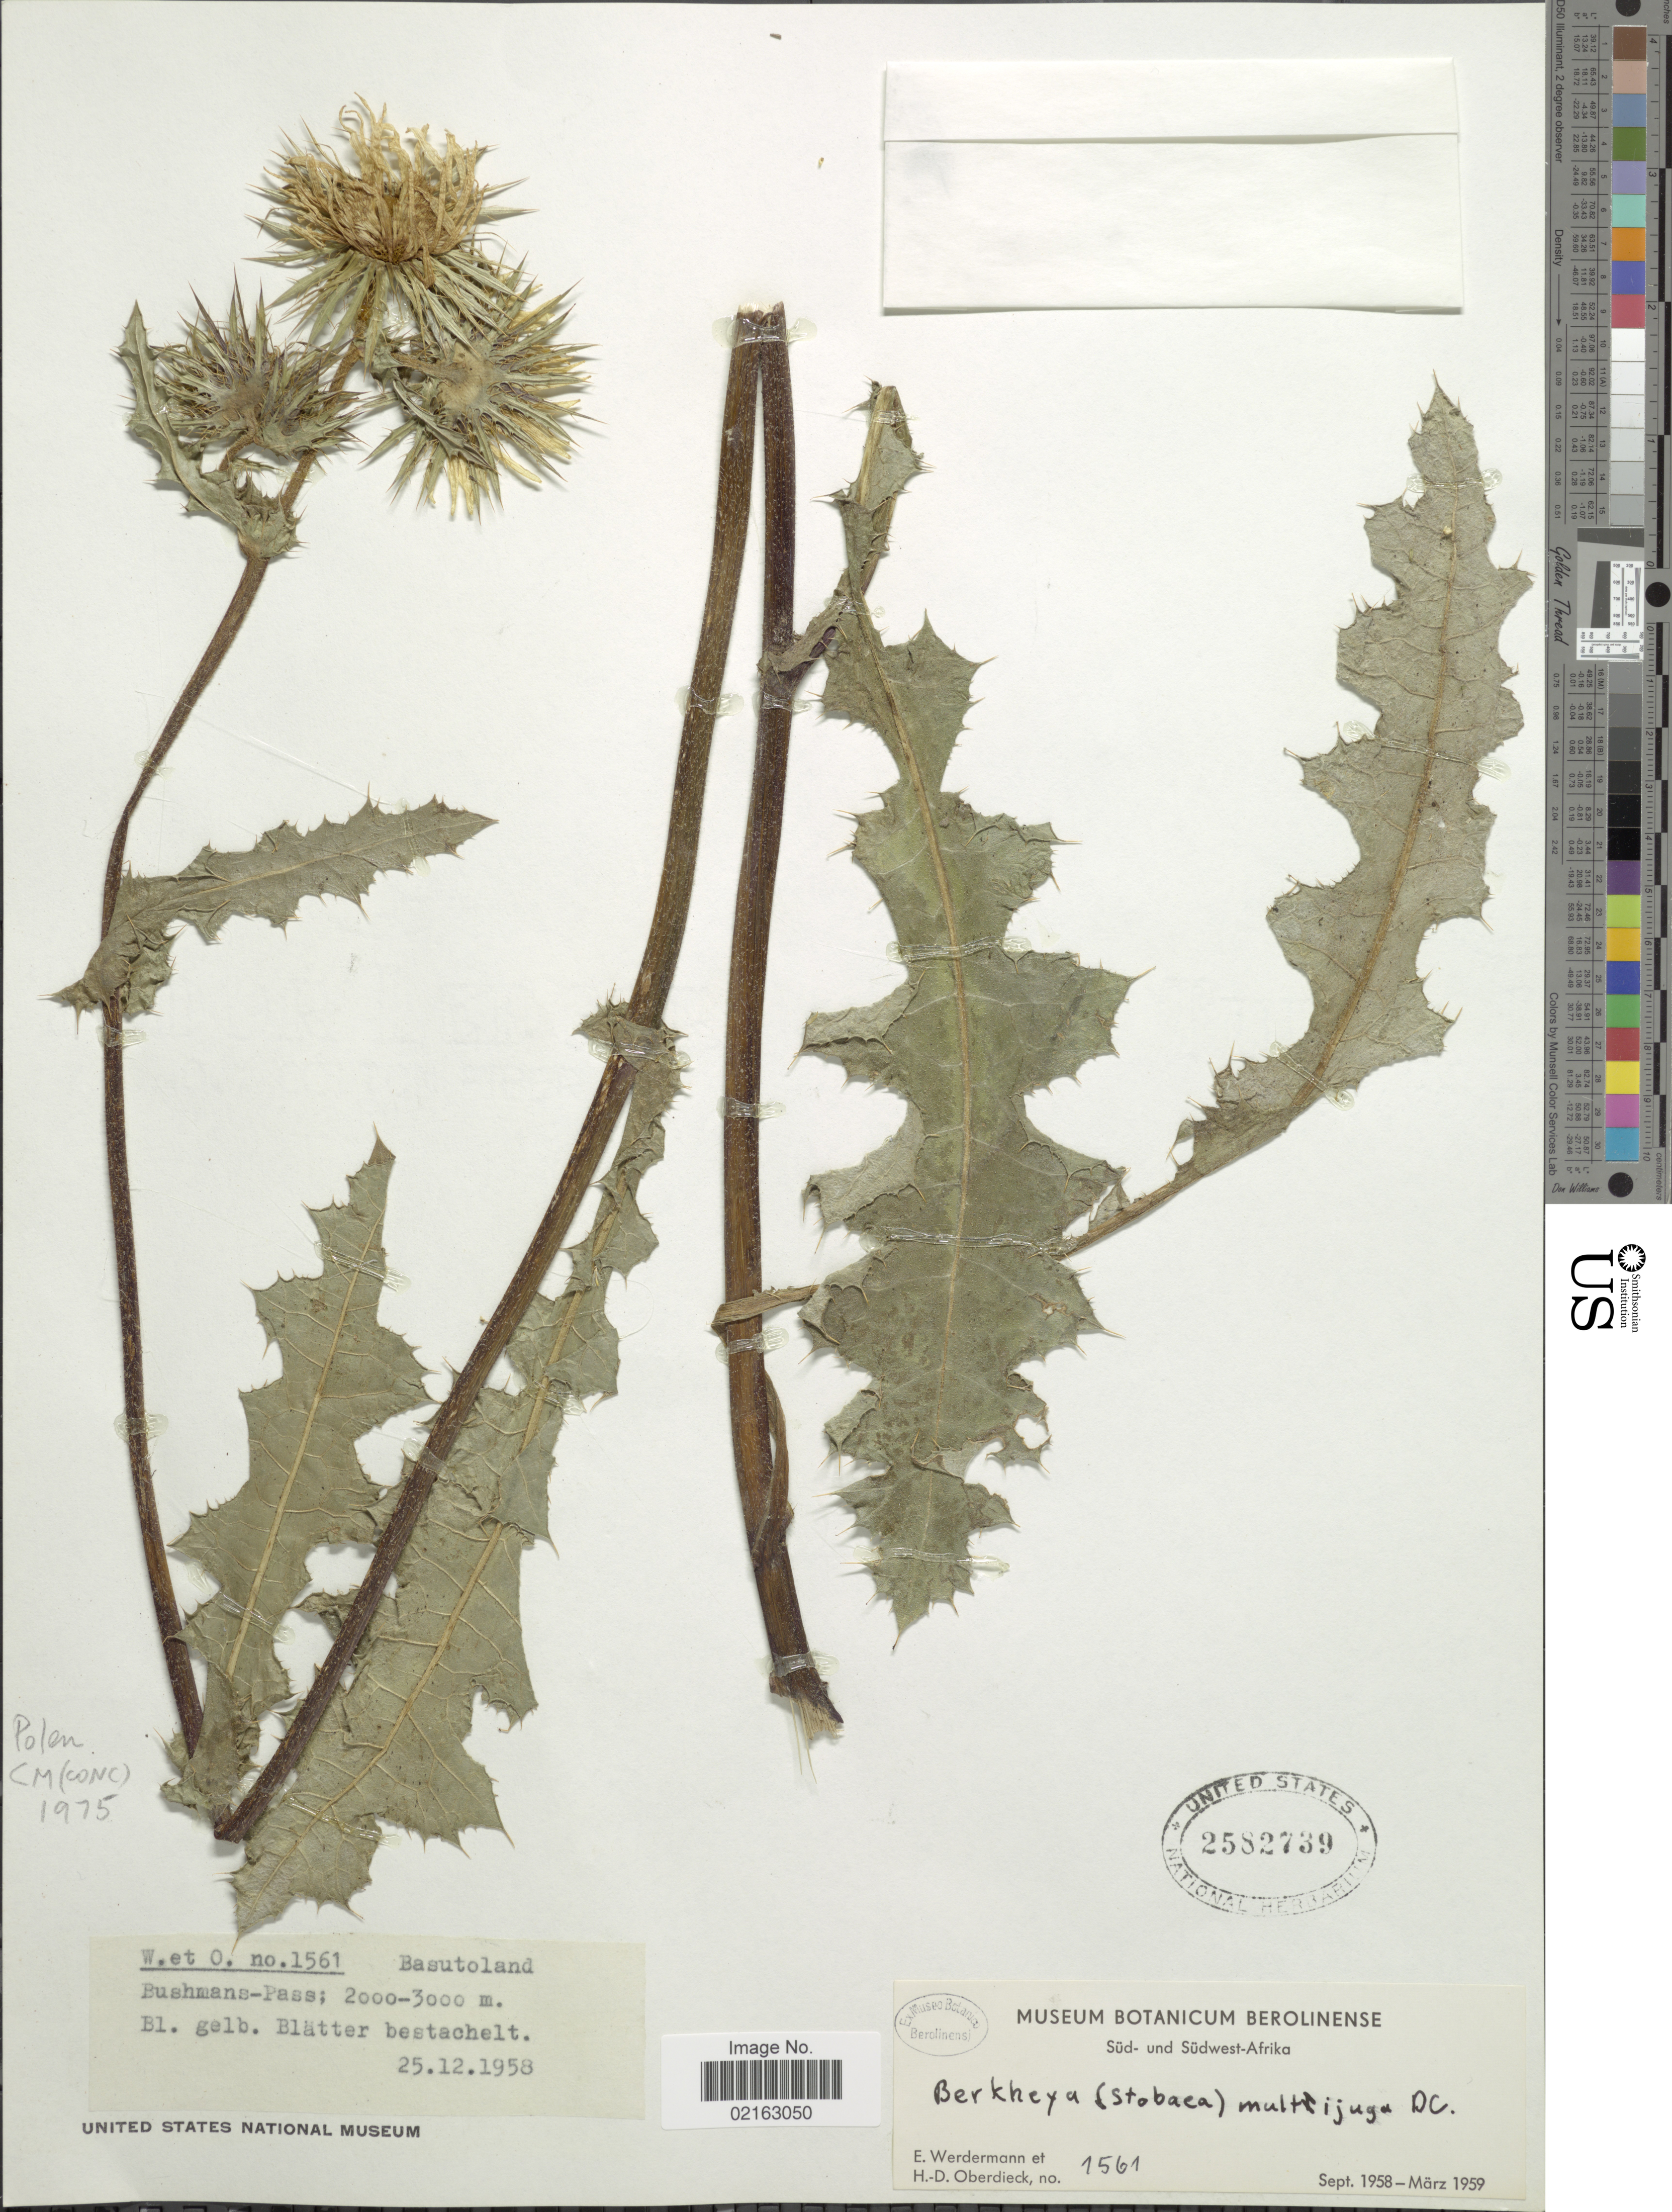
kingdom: Plantae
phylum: Tracheophyta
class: Magnoliopsida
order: Asterales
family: Asteraceae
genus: Berkheya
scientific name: Berkheya multijuga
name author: (DC.) Roessler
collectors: E. Werdermann & H. Oberdieck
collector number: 1561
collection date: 1958-12-25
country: South Africa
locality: Süd- und Südwest-Africa. Basutoland. Bushmans-Pass.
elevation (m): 2000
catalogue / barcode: US 2582739